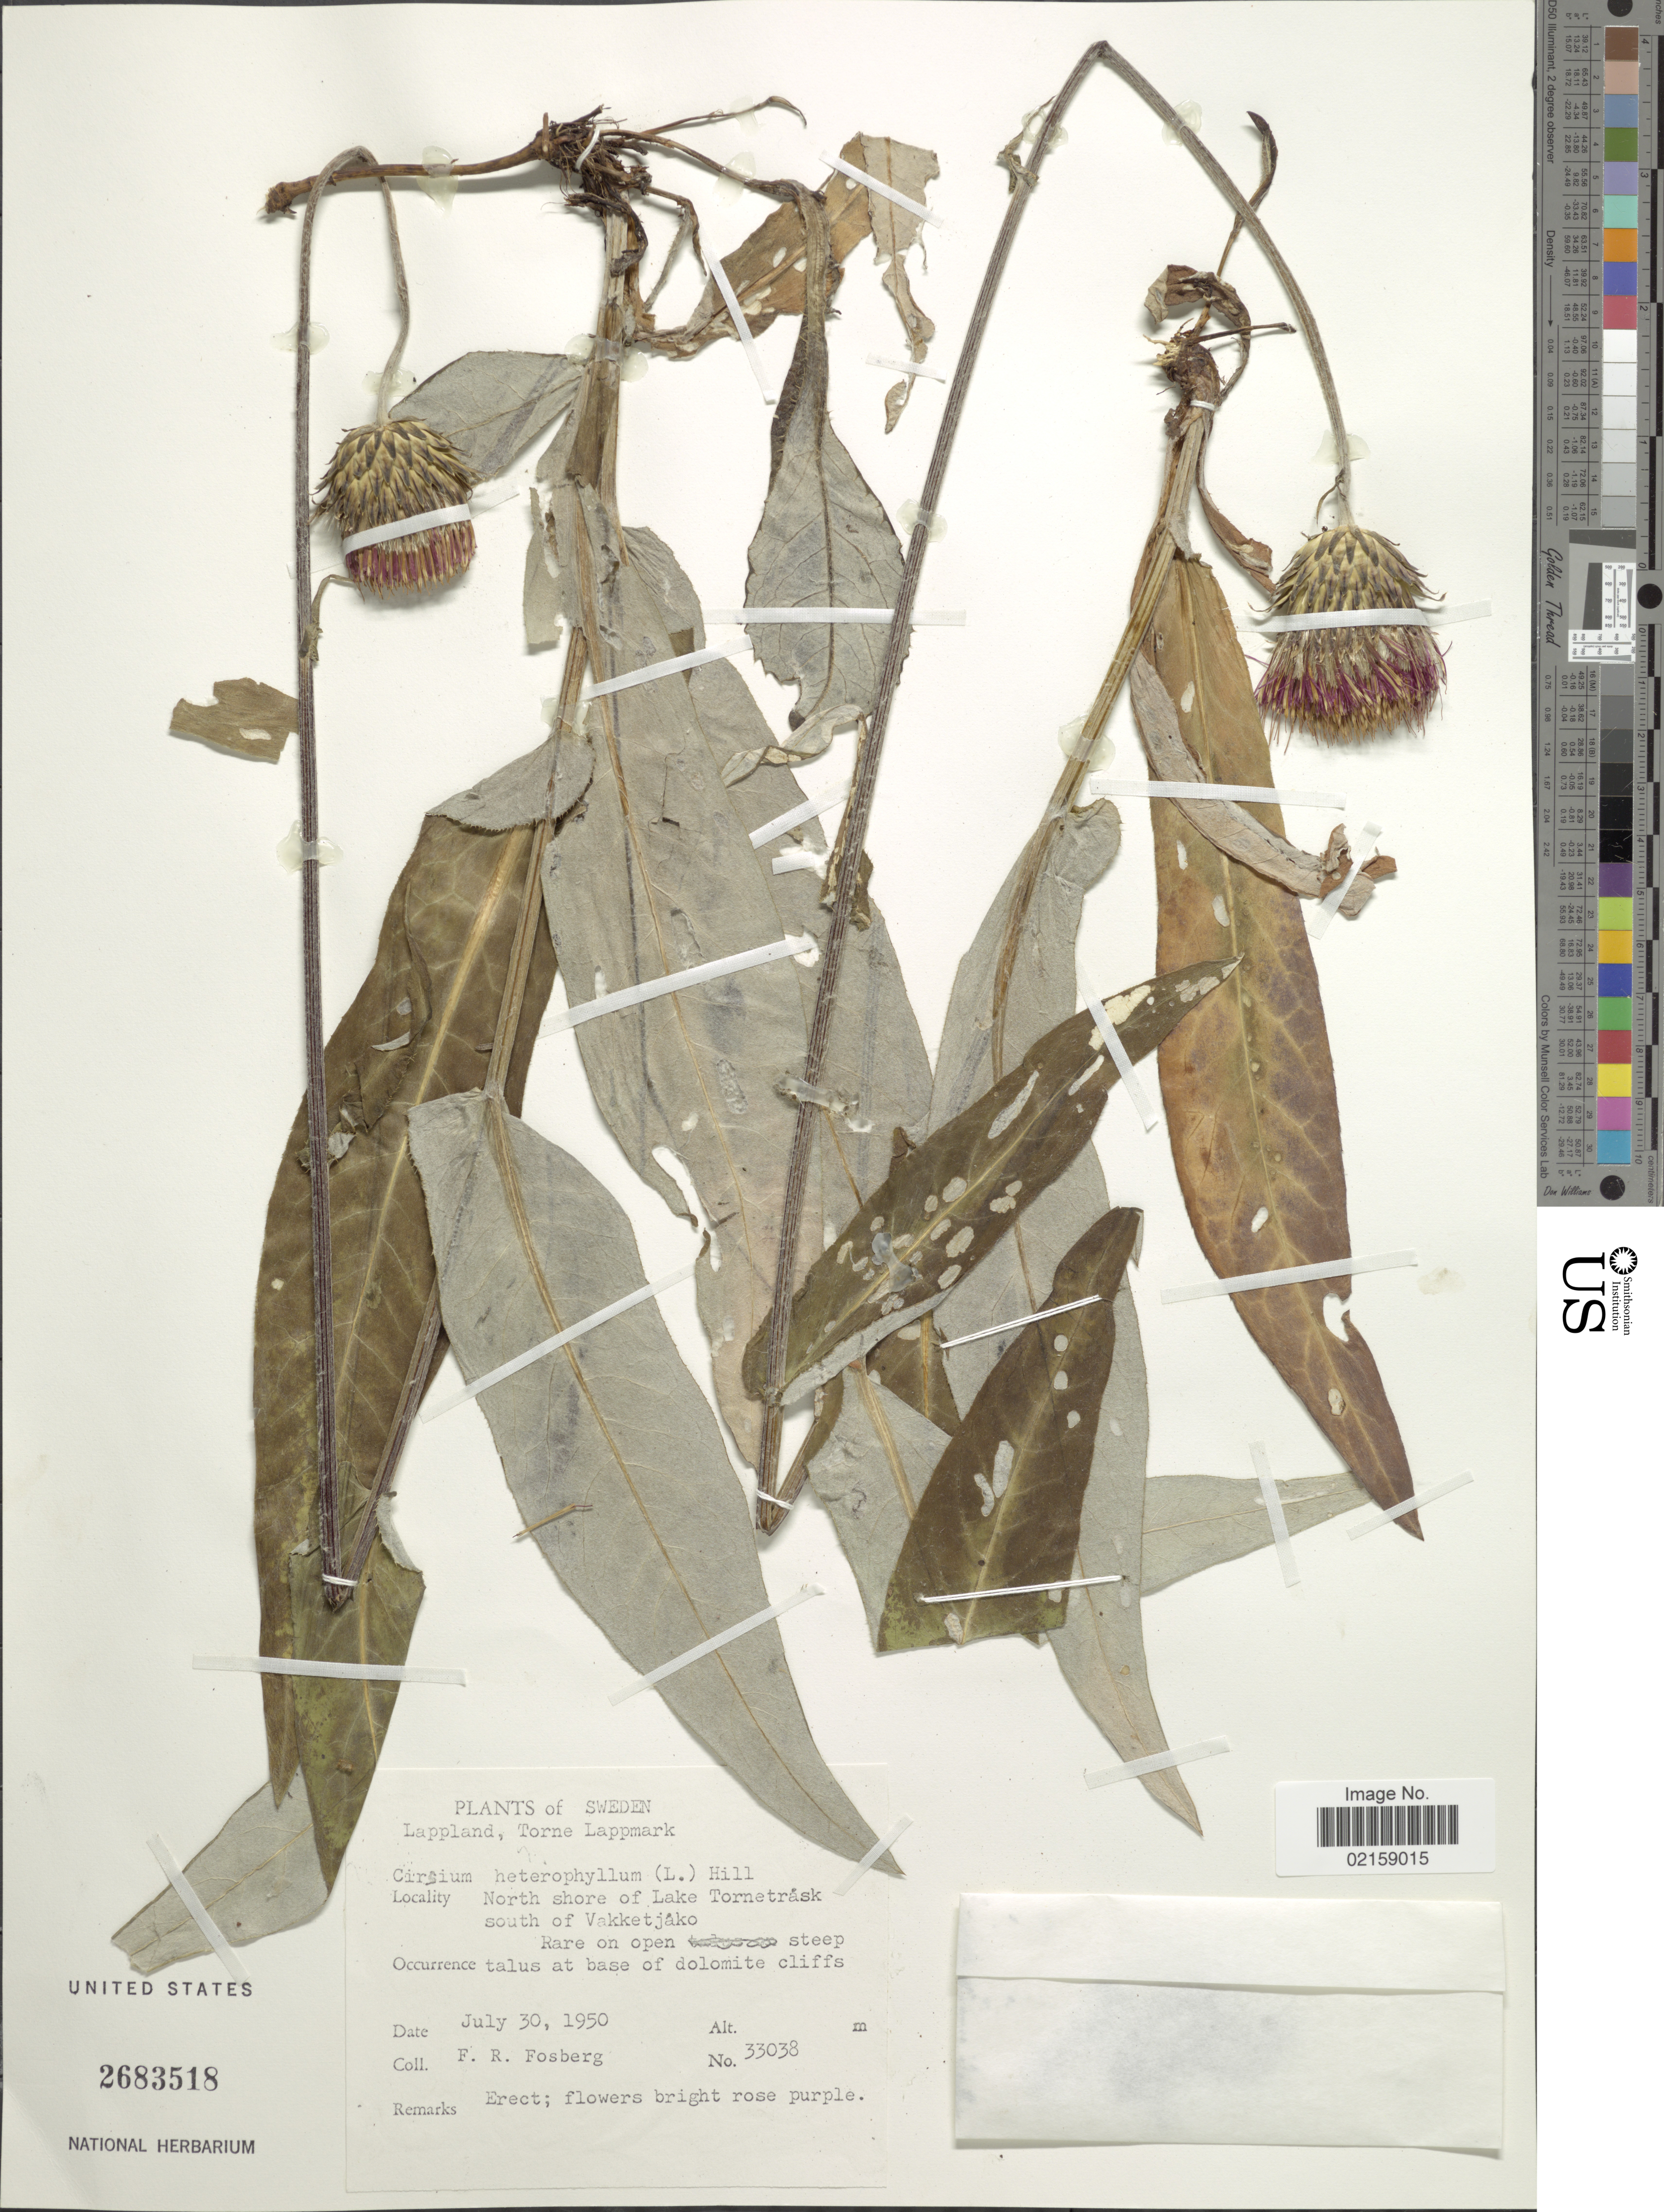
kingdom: Plantae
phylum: Tracheophyta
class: Magnoliopsida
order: Asterales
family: Asteraceae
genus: Cirsium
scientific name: Cirsium heterophyllum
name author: (L.) Hill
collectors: F. R. Fosberg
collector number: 33038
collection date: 1950-07-30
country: Sweden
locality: Lappland, Torne Lappmark. North shore of Lake Tornetrask south of Vakketjako.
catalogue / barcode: US 2683518